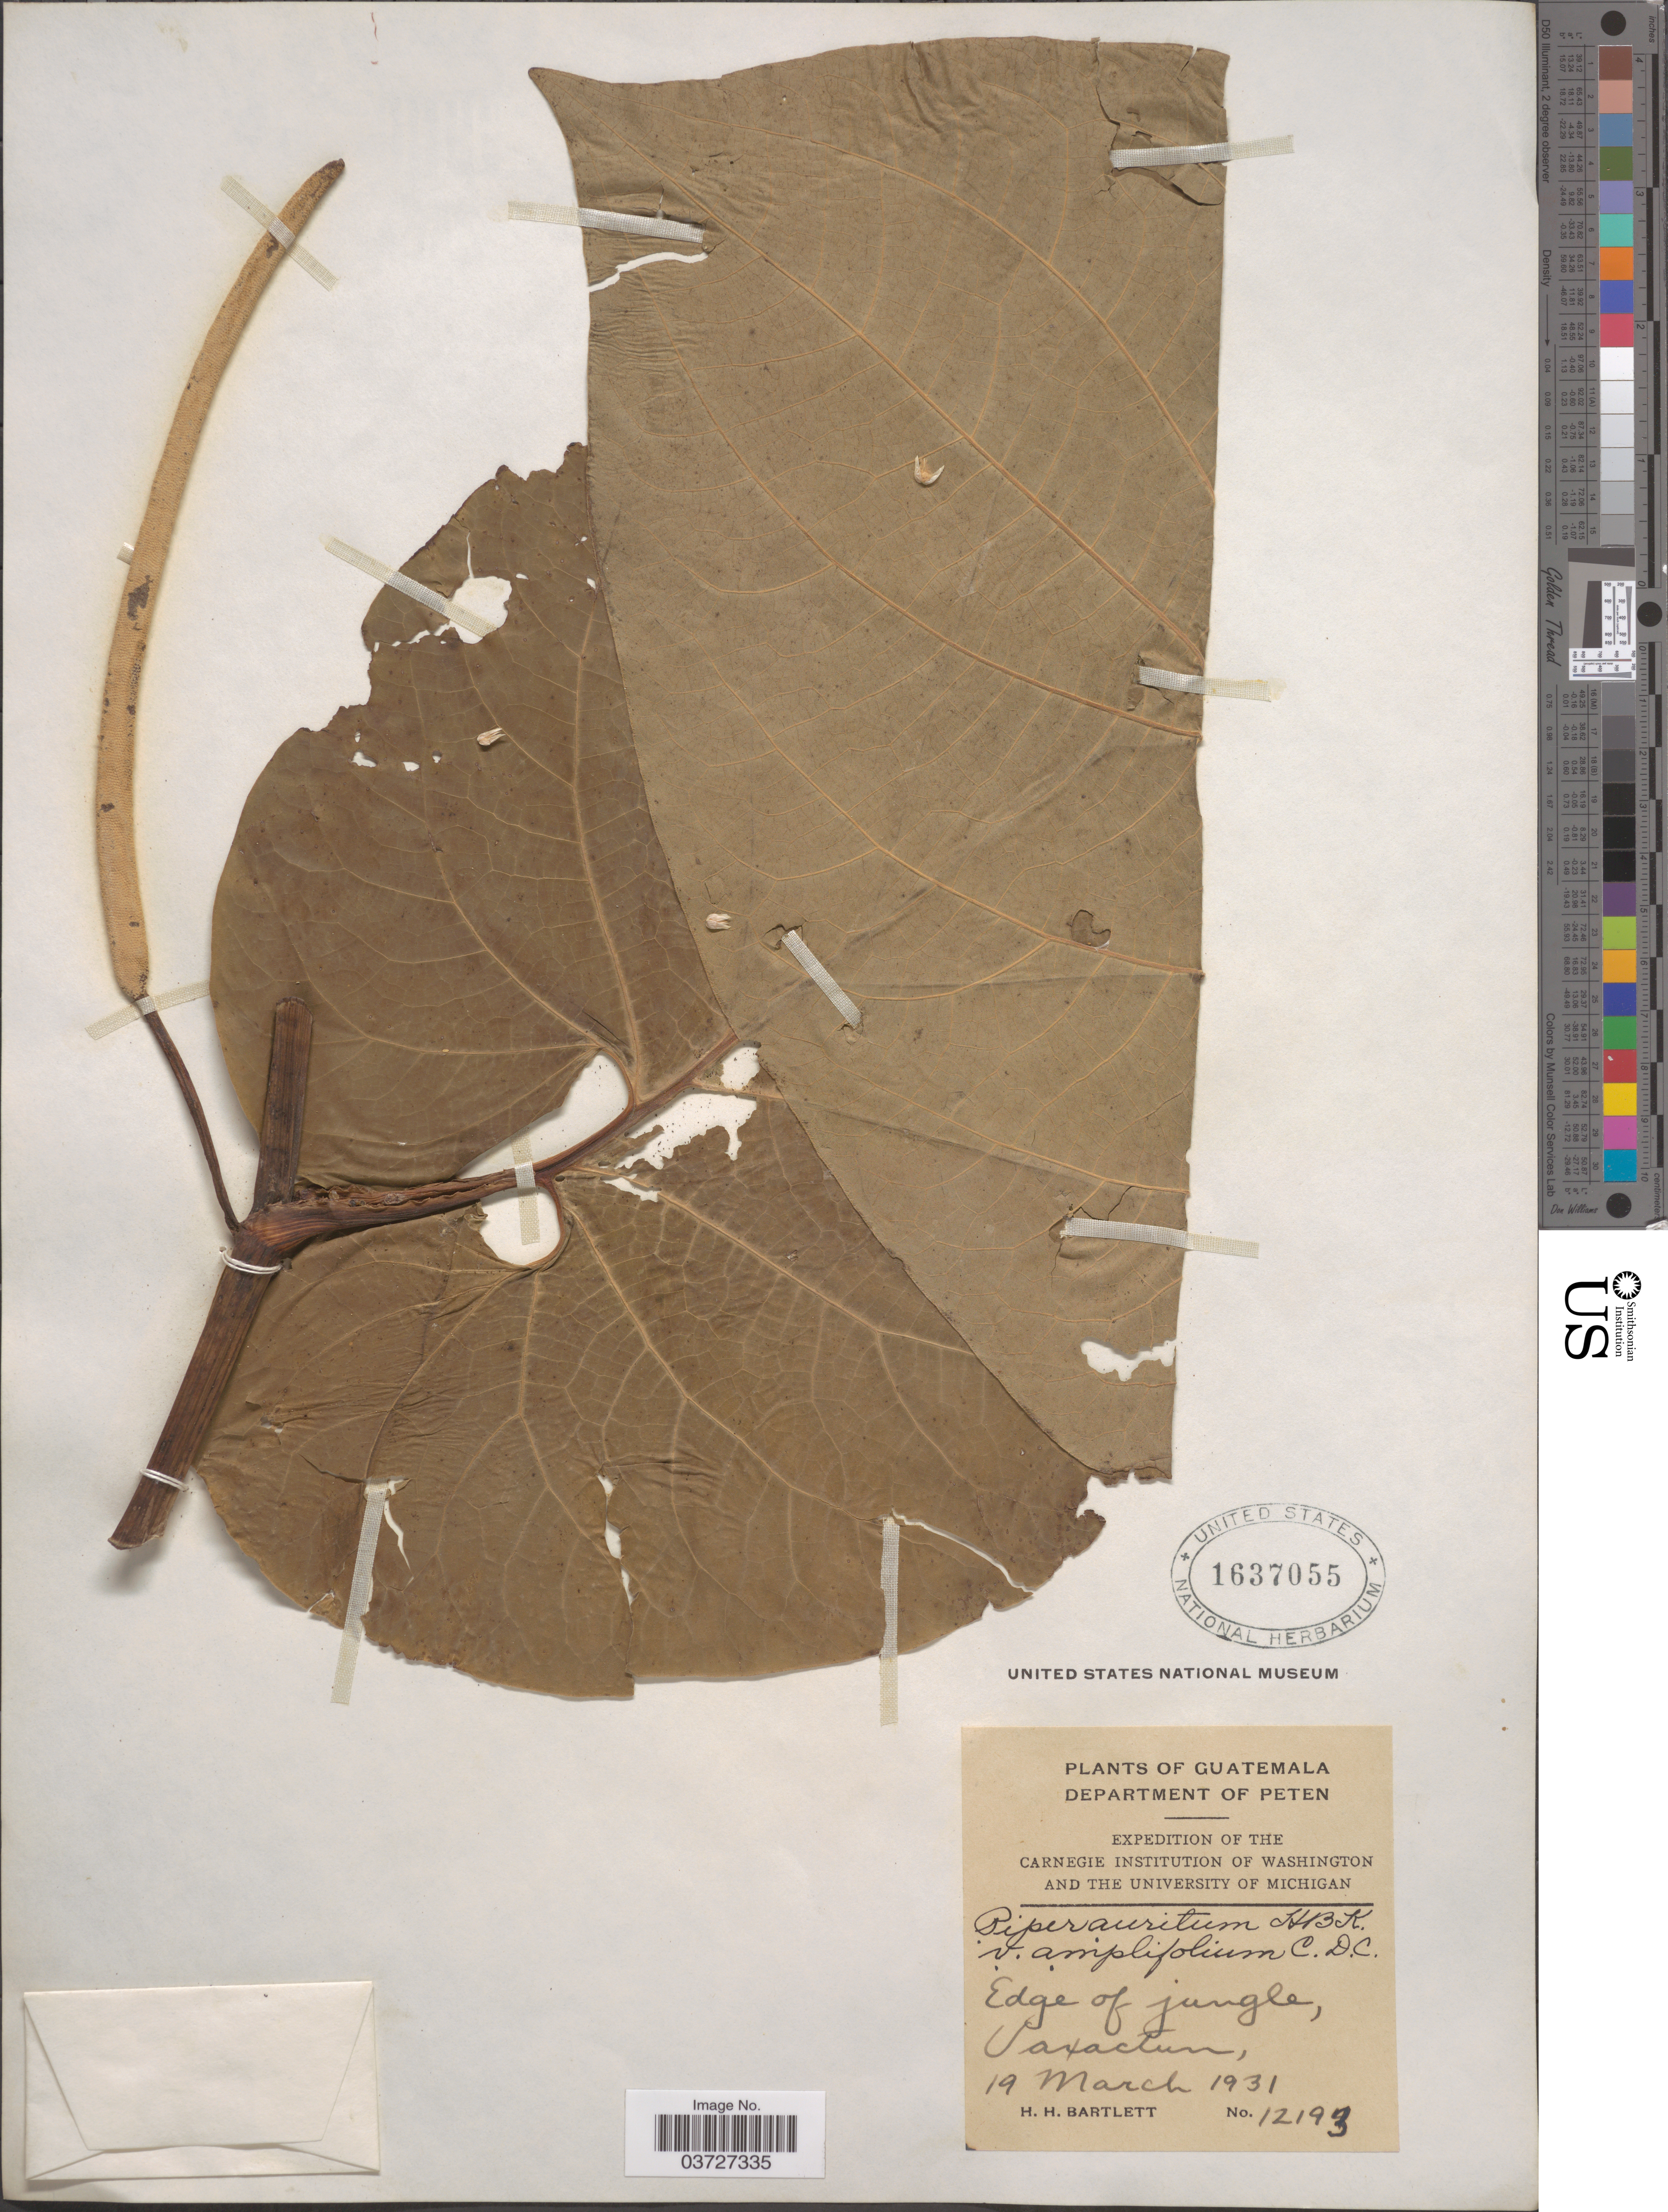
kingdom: Plantae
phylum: Tracheophyta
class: Magnoliopsida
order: Piperales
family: Piperaceae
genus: Piper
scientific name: Piper auritum var. amplifolium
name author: C. DC.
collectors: H. H. Bartlett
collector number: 12193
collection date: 1931-03-19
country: Guatemala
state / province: El Peten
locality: Department of Peten. Edge of jungle, Uaxactún.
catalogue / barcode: US 1637055